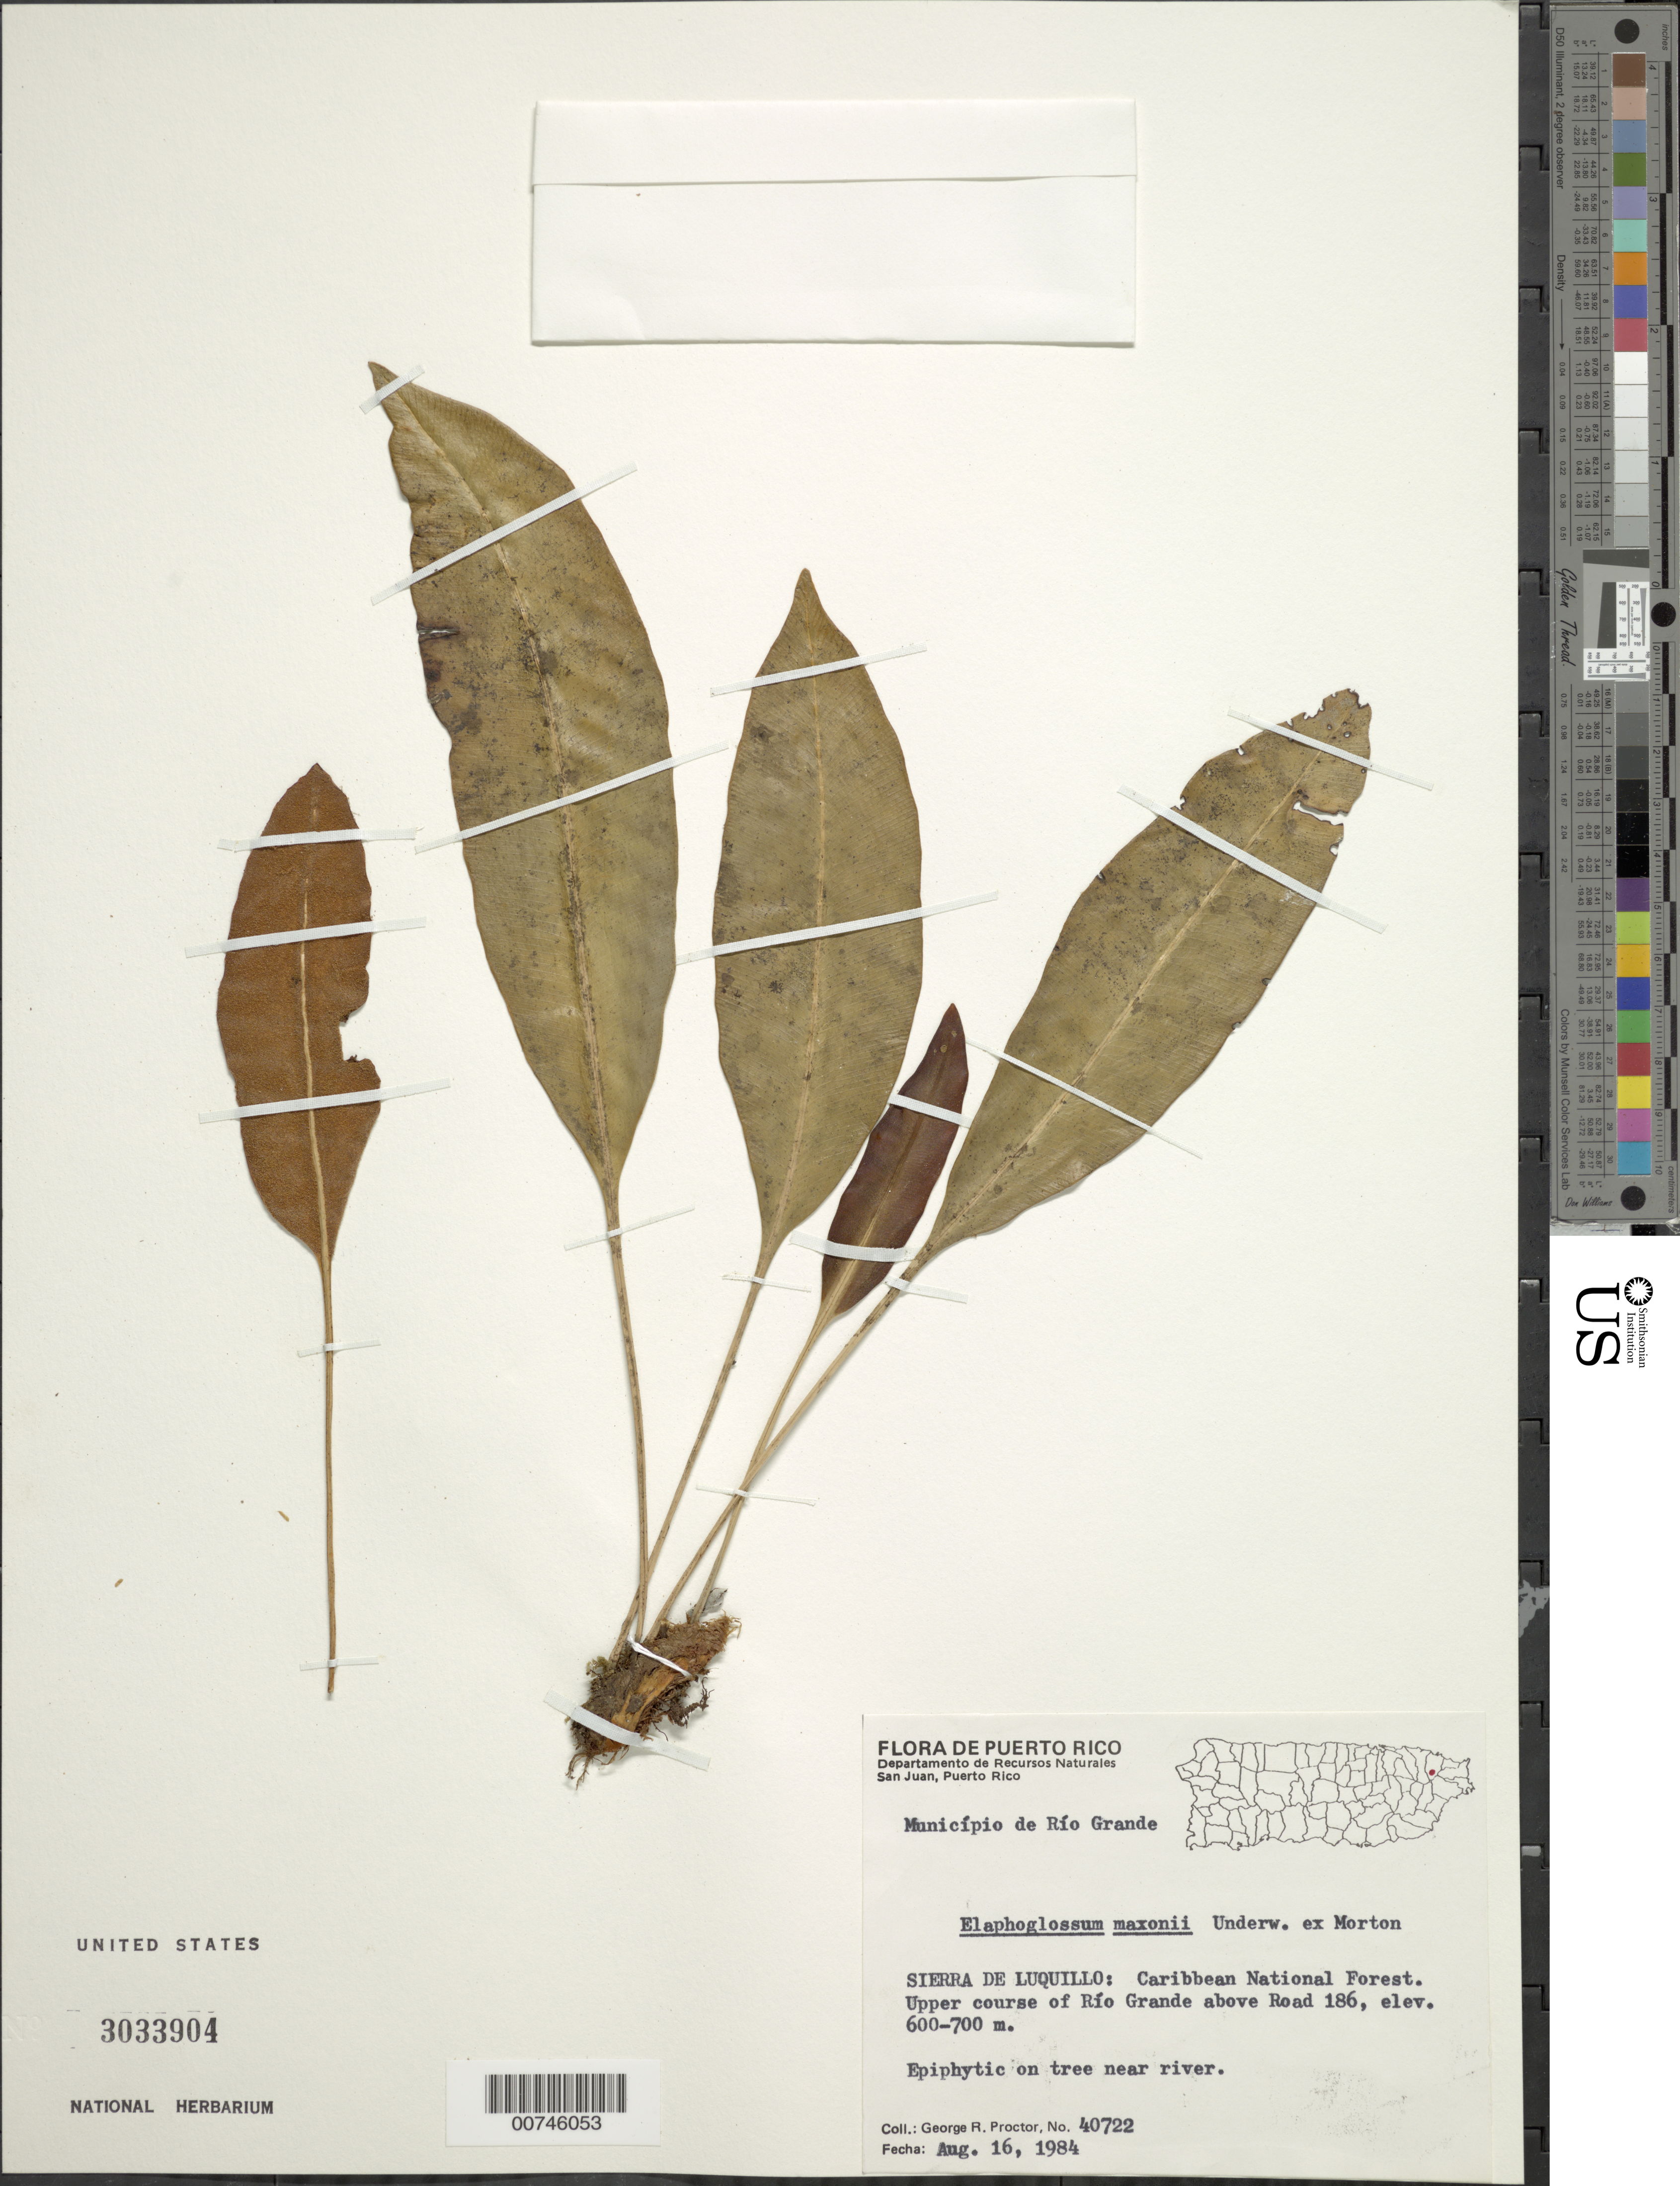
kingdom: Plantae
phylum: Tracheophyta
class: Polypodiopsida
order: Polypodiales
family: Dryopteridaceae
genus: Elaphoglossum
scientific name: Elaphoglossum maxonii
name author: Underw. ex C.V. Morton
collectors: G. R. Proctor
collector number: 40722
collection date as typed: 16 Aug 1984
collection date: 1984-08-16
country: Puerto Rico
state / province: Río Grande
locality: Sierra de Luquillo: Caribbean National Forest. Upper course of Río Grande above Road 186, Municipio Río Grande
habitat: Epiphytic on tree near river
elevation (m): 600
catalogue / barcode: US 3033904